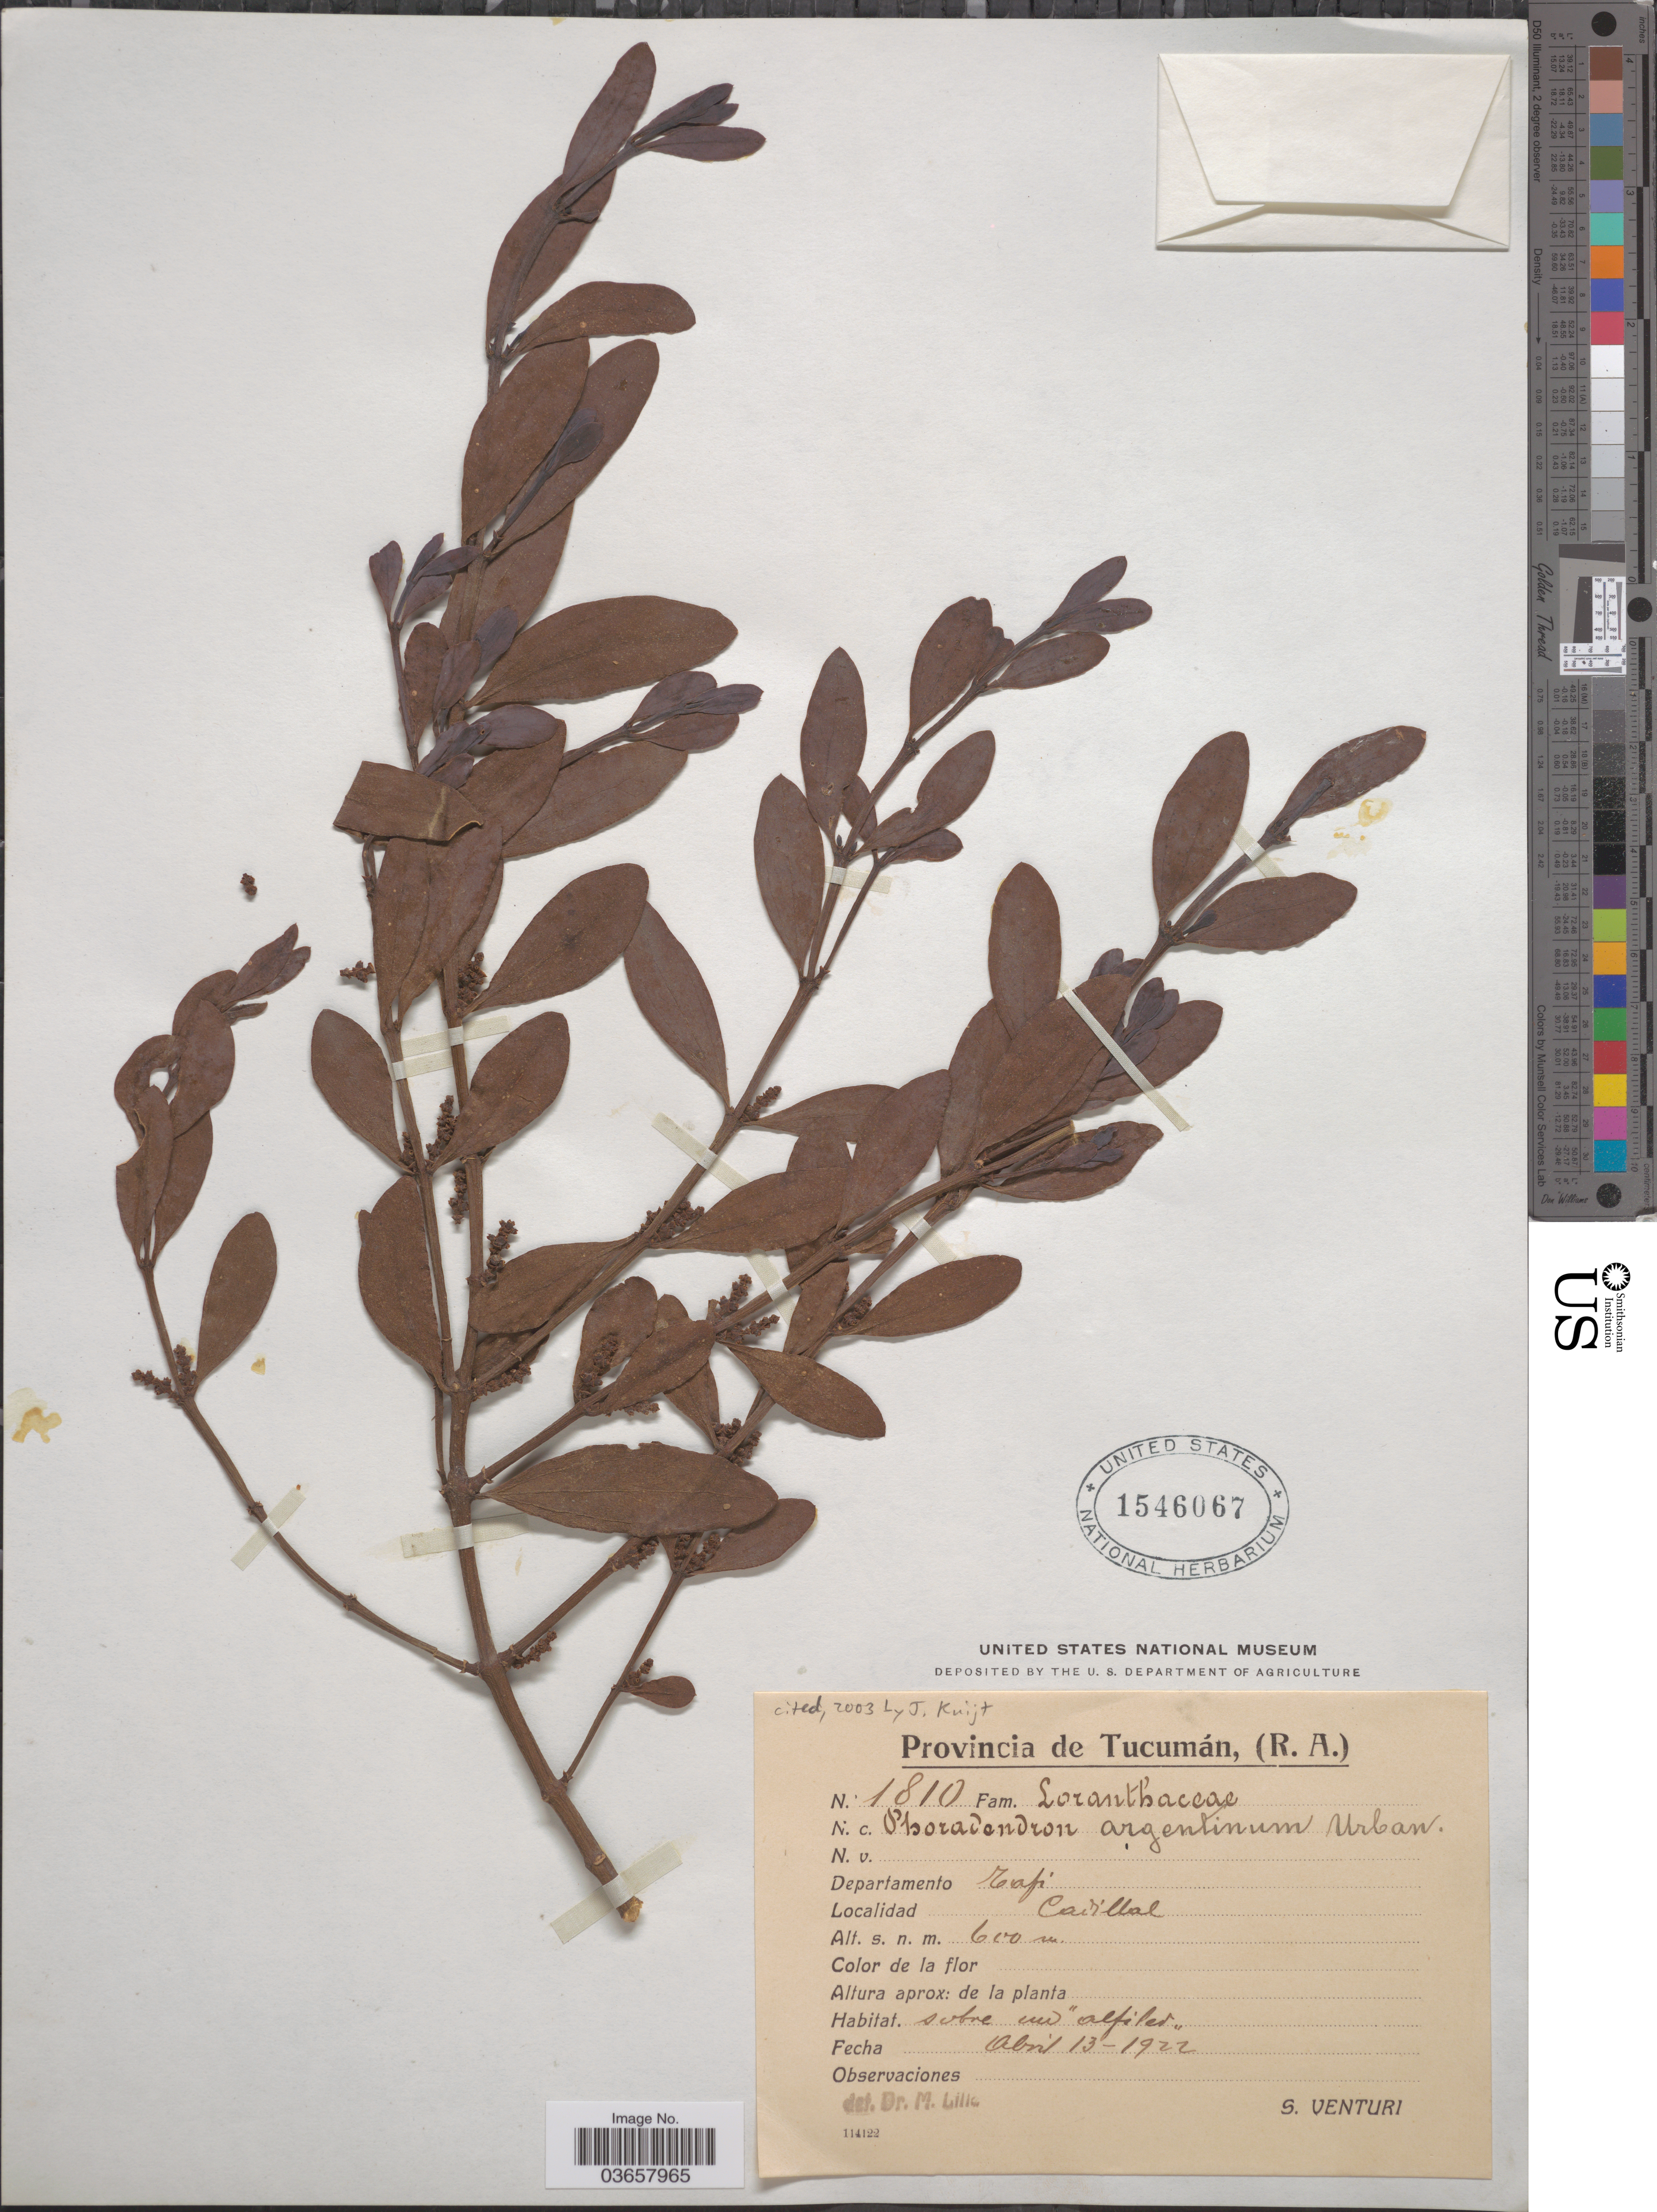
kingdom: Plantae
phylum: Tracheophyta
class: Magnoliopsida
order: Santalales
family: Viscaceae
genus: Phoradendron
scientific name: Phoradendron argentinum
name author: Urb.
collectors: S. Venturi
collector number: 1810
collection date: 1922-04-13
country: Argentina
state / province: Tucuman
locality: Departamento Tafi. Cadillal.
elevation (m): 600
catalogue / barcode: US 1546067